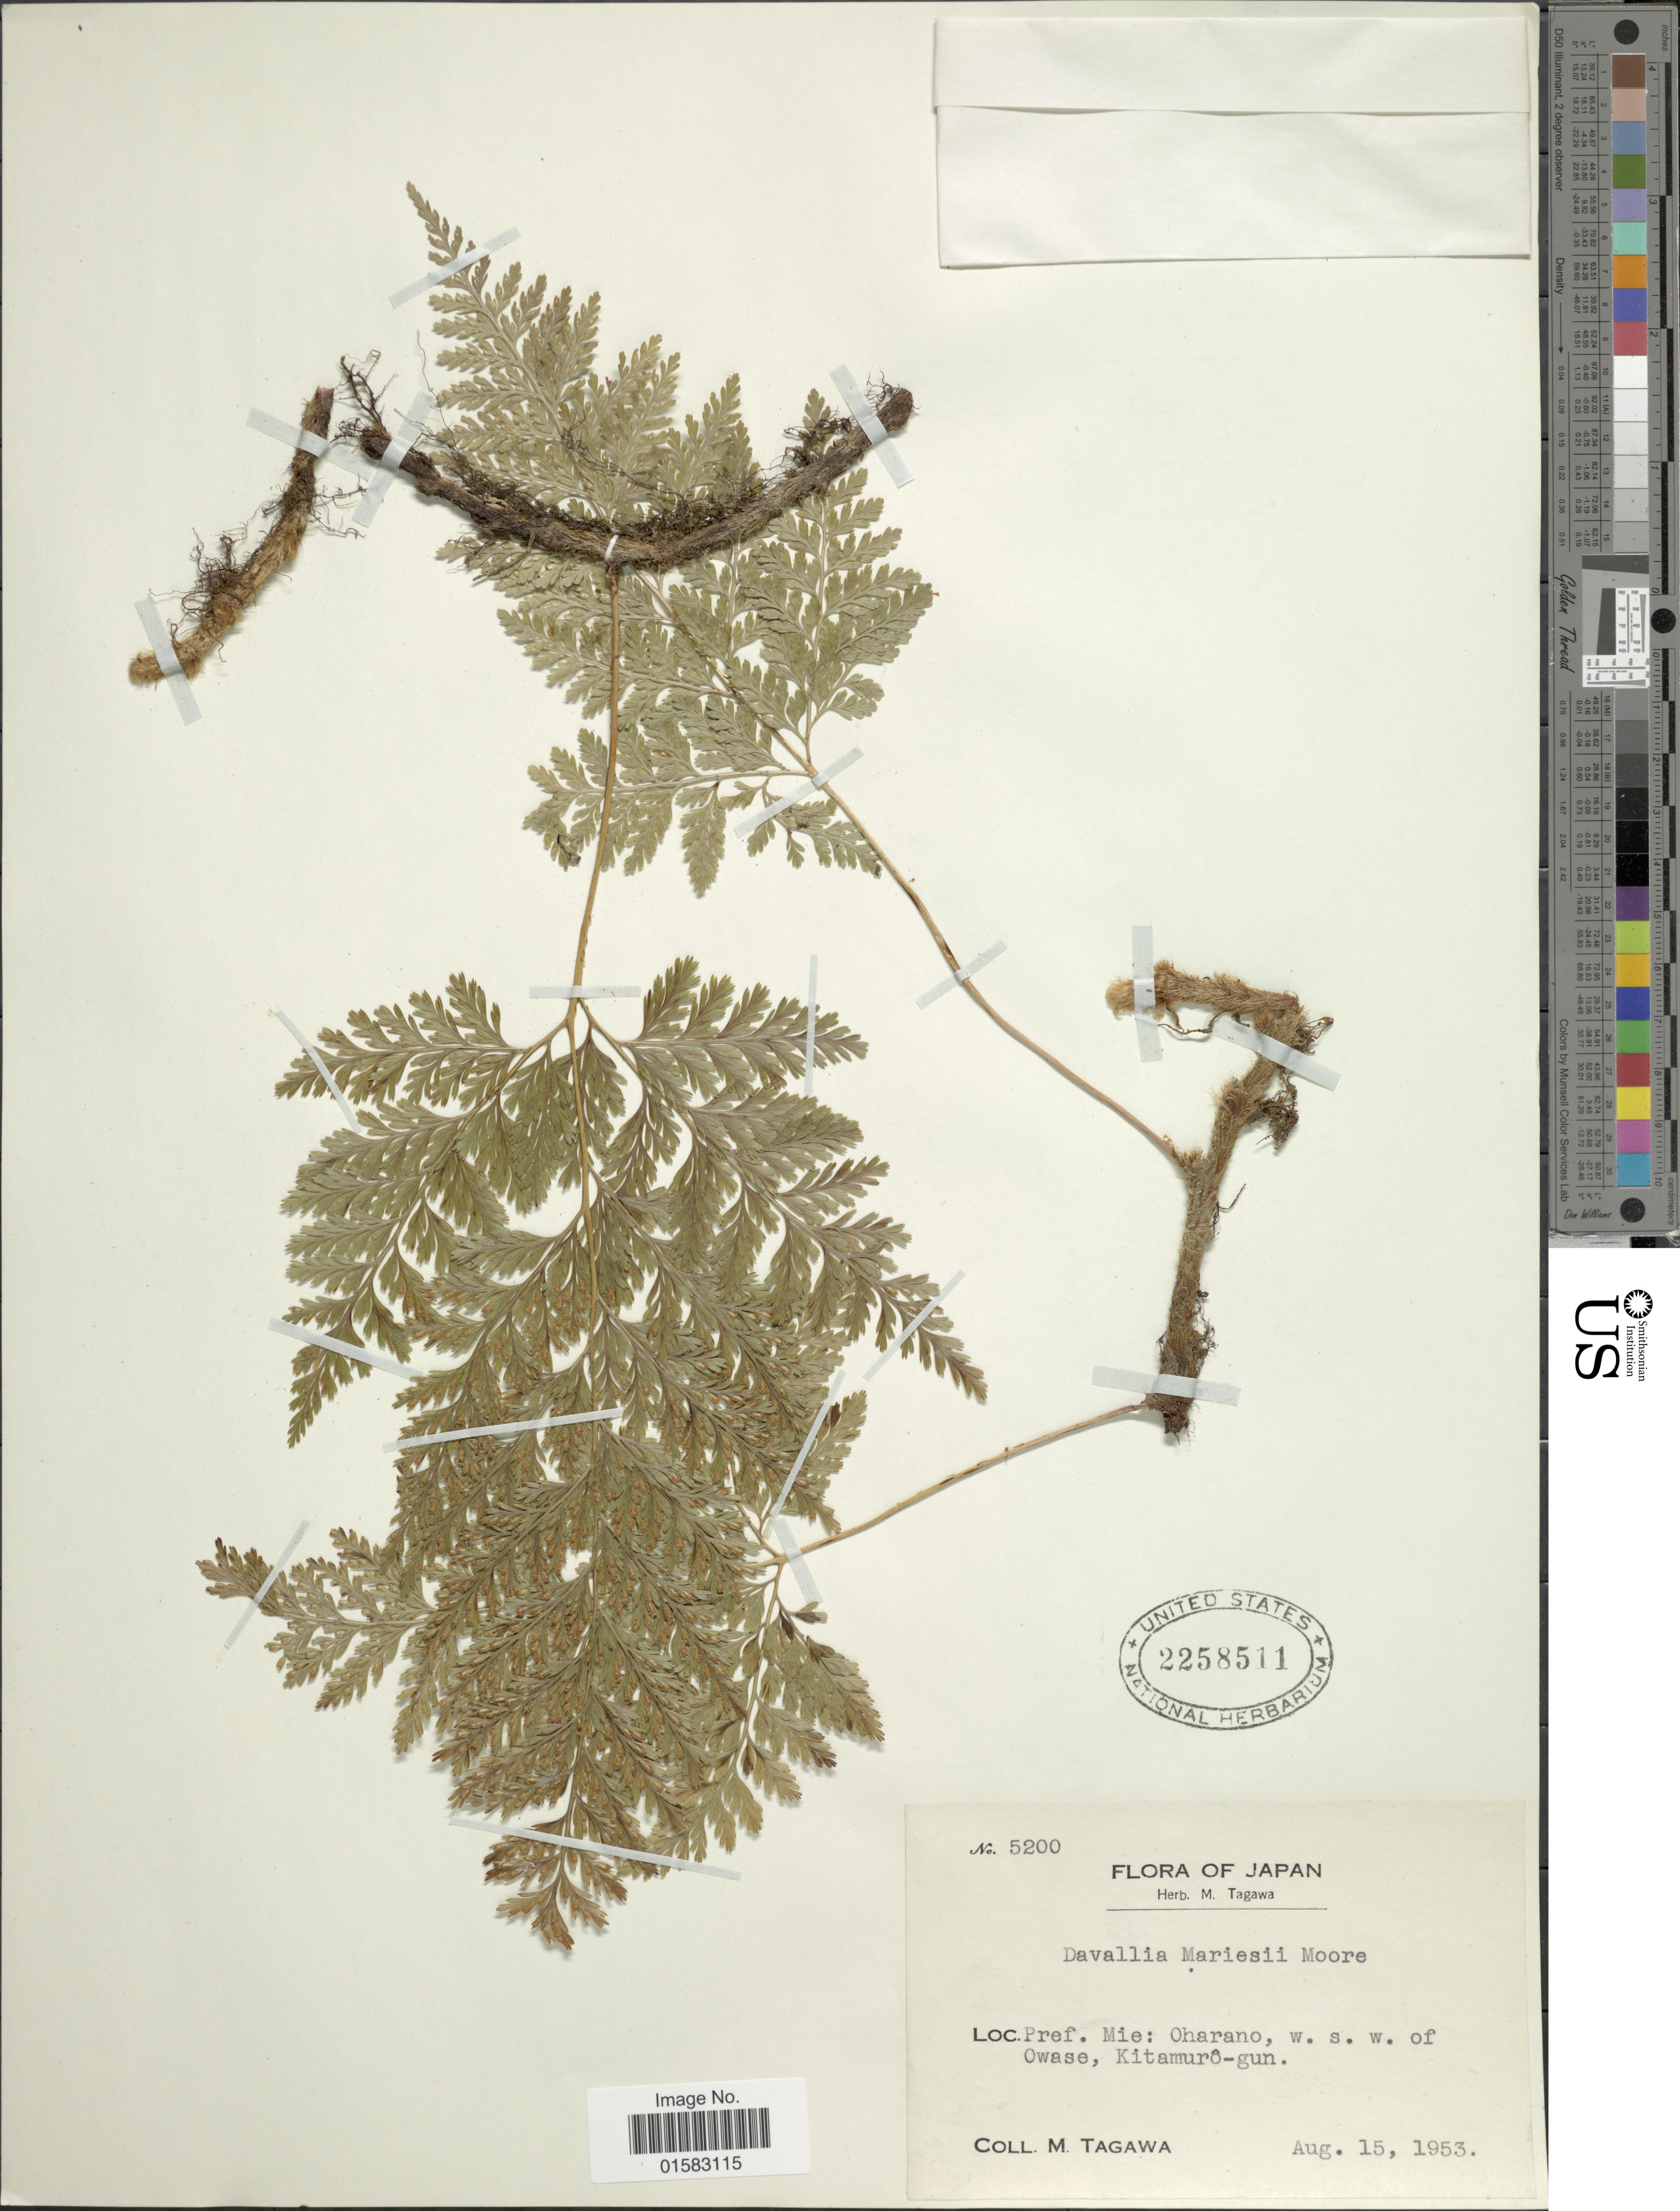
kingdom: Plantae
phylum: Tracheophyta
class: Polypodiopsida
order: Polypodiales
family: Davalliaceae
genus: Davallia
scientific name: Davallia trichomanoides var. trichomanoides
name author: Blume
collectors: M. Tagawa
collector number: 5200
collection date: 1953-08-15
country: Japan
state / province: Mie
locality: Oharano, W.S.W. of Owase, Kitamuro-gun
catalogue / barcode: US 2258511